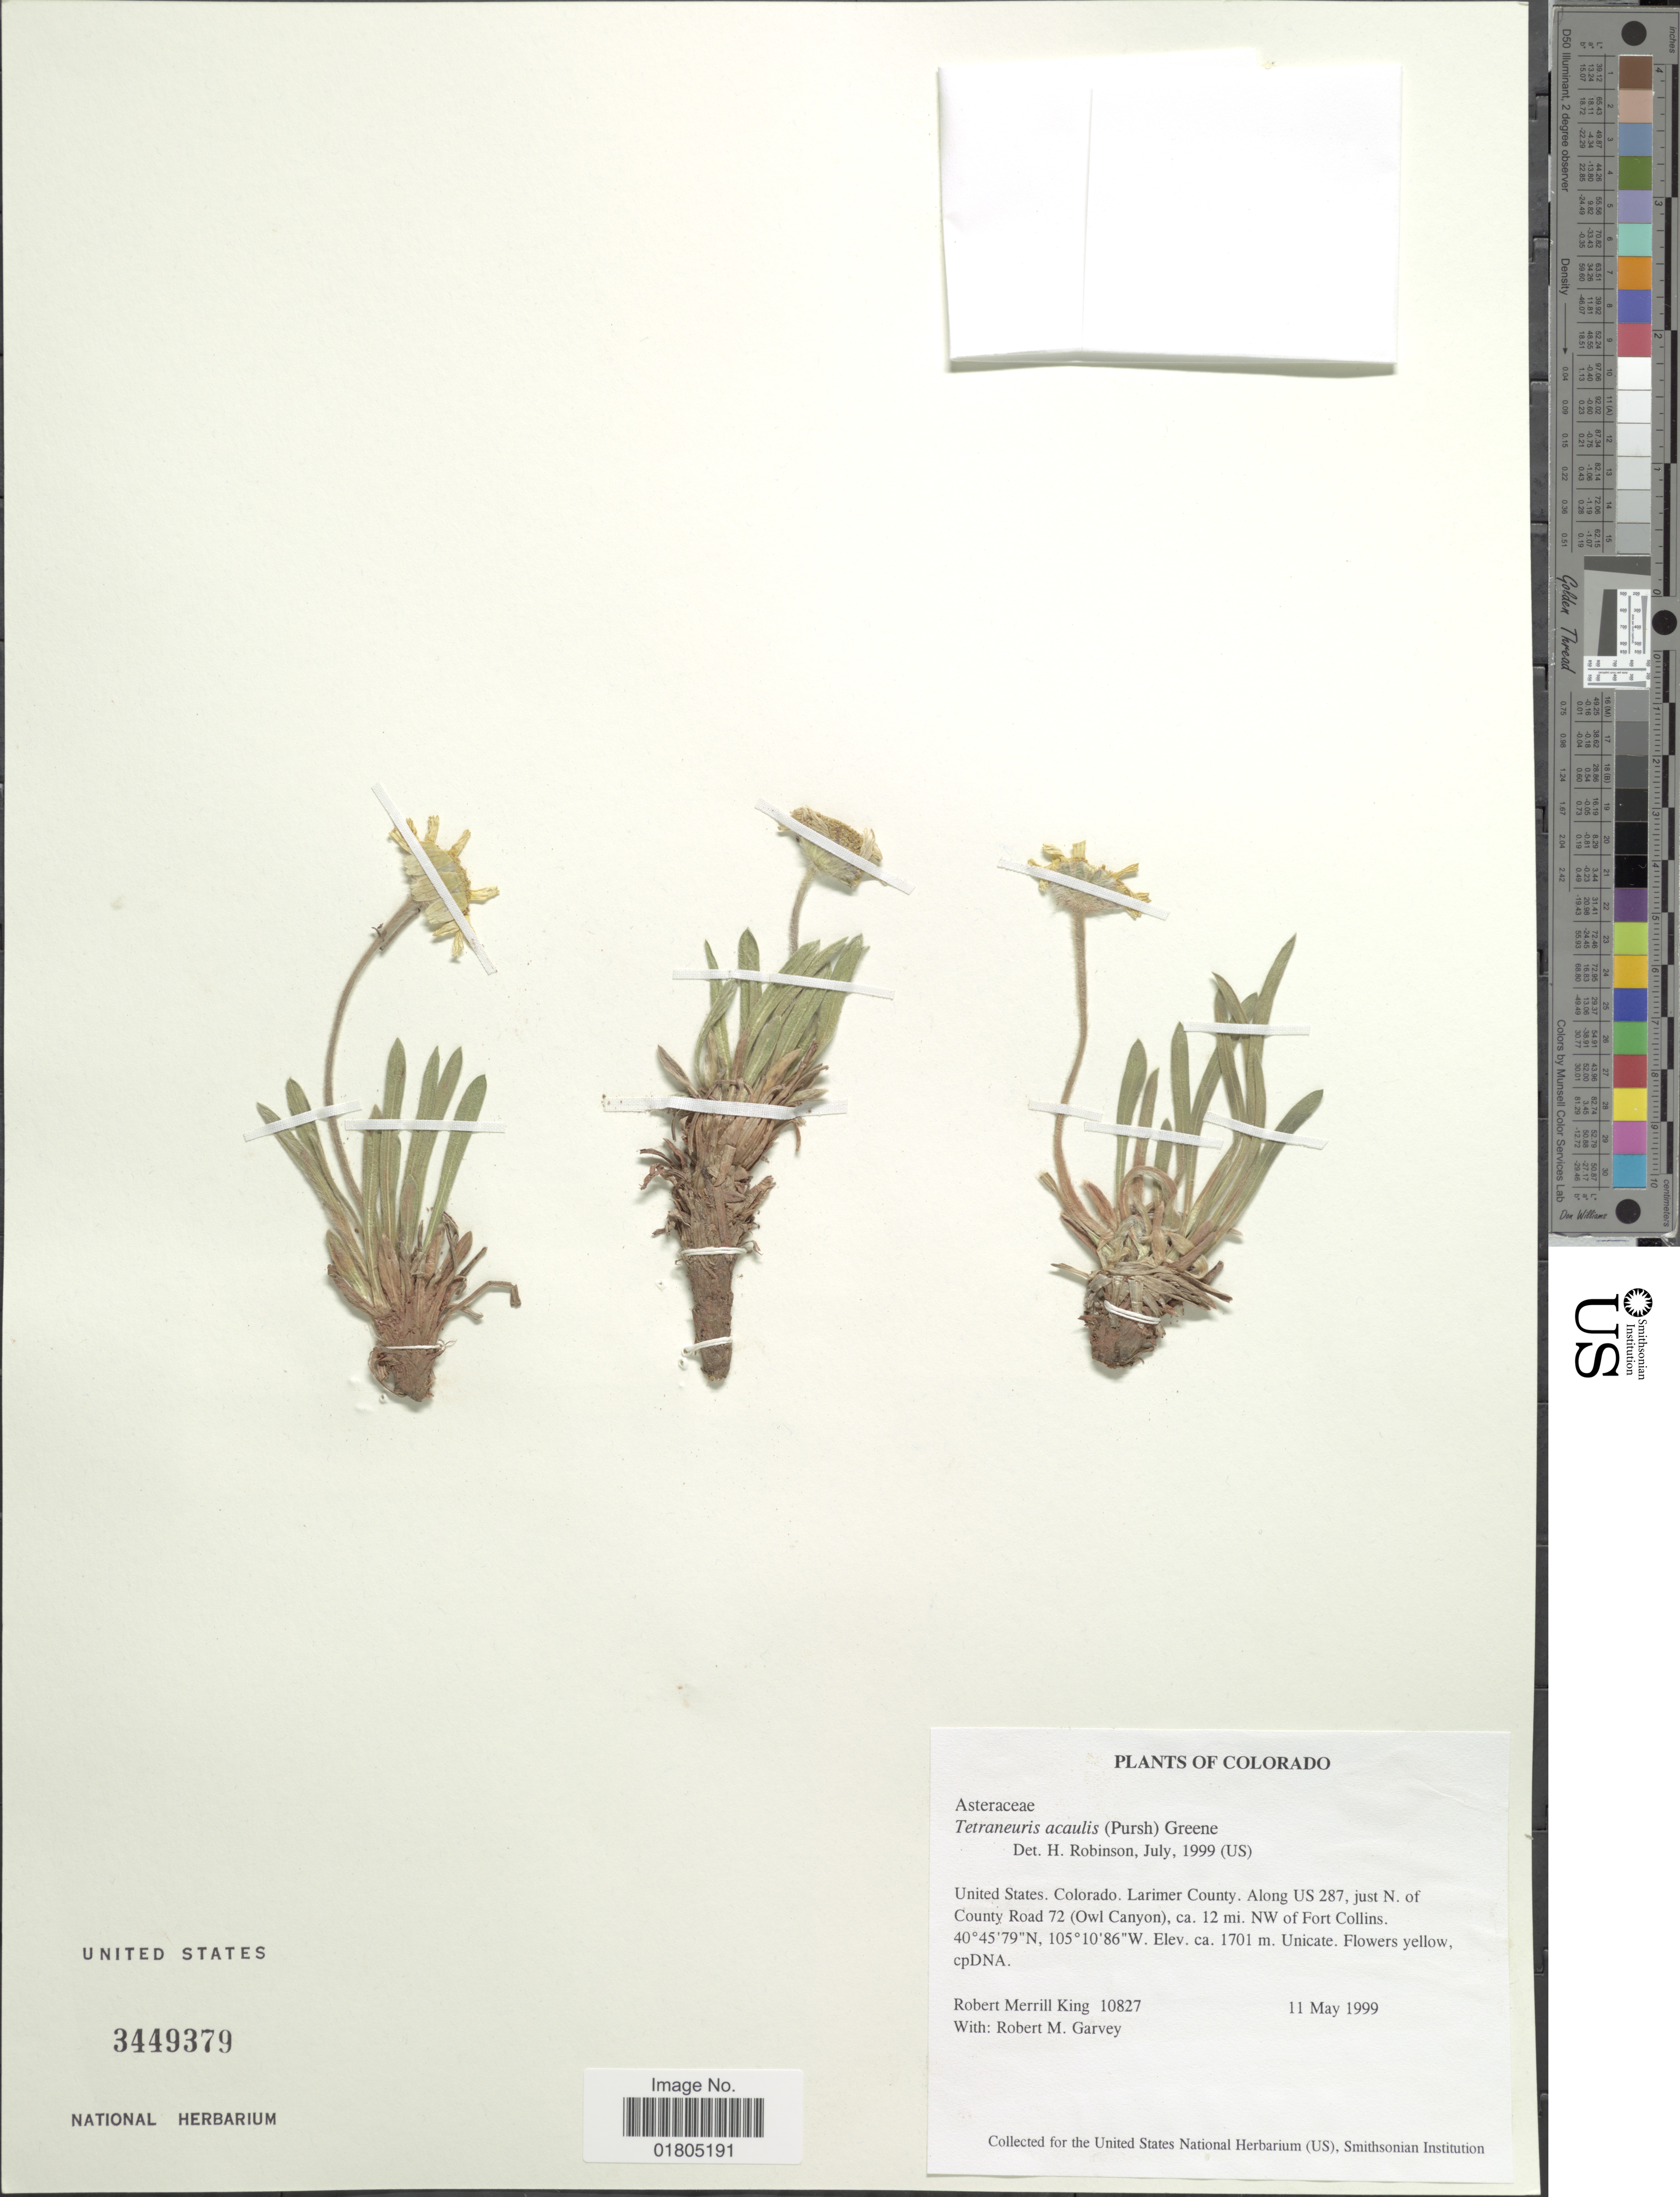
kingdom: Plantae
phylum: Tracheophyta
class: Magnoliopsida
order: Asterales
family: Asteraceae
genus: Actinea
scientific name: Actinea acaulis var. caespitosa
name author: (A. Nelson) K.F. Parker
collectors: R. M. King & R. Garvey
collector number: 10827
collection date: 1999-05-11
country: United States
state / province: Colorado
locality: United States, Colorado, Larimer County, Along US 287, just N. of County Road 72 (Owl Canyon), 12 mi. NW of Fort Collins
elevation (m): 1701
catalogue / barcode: US 3449379